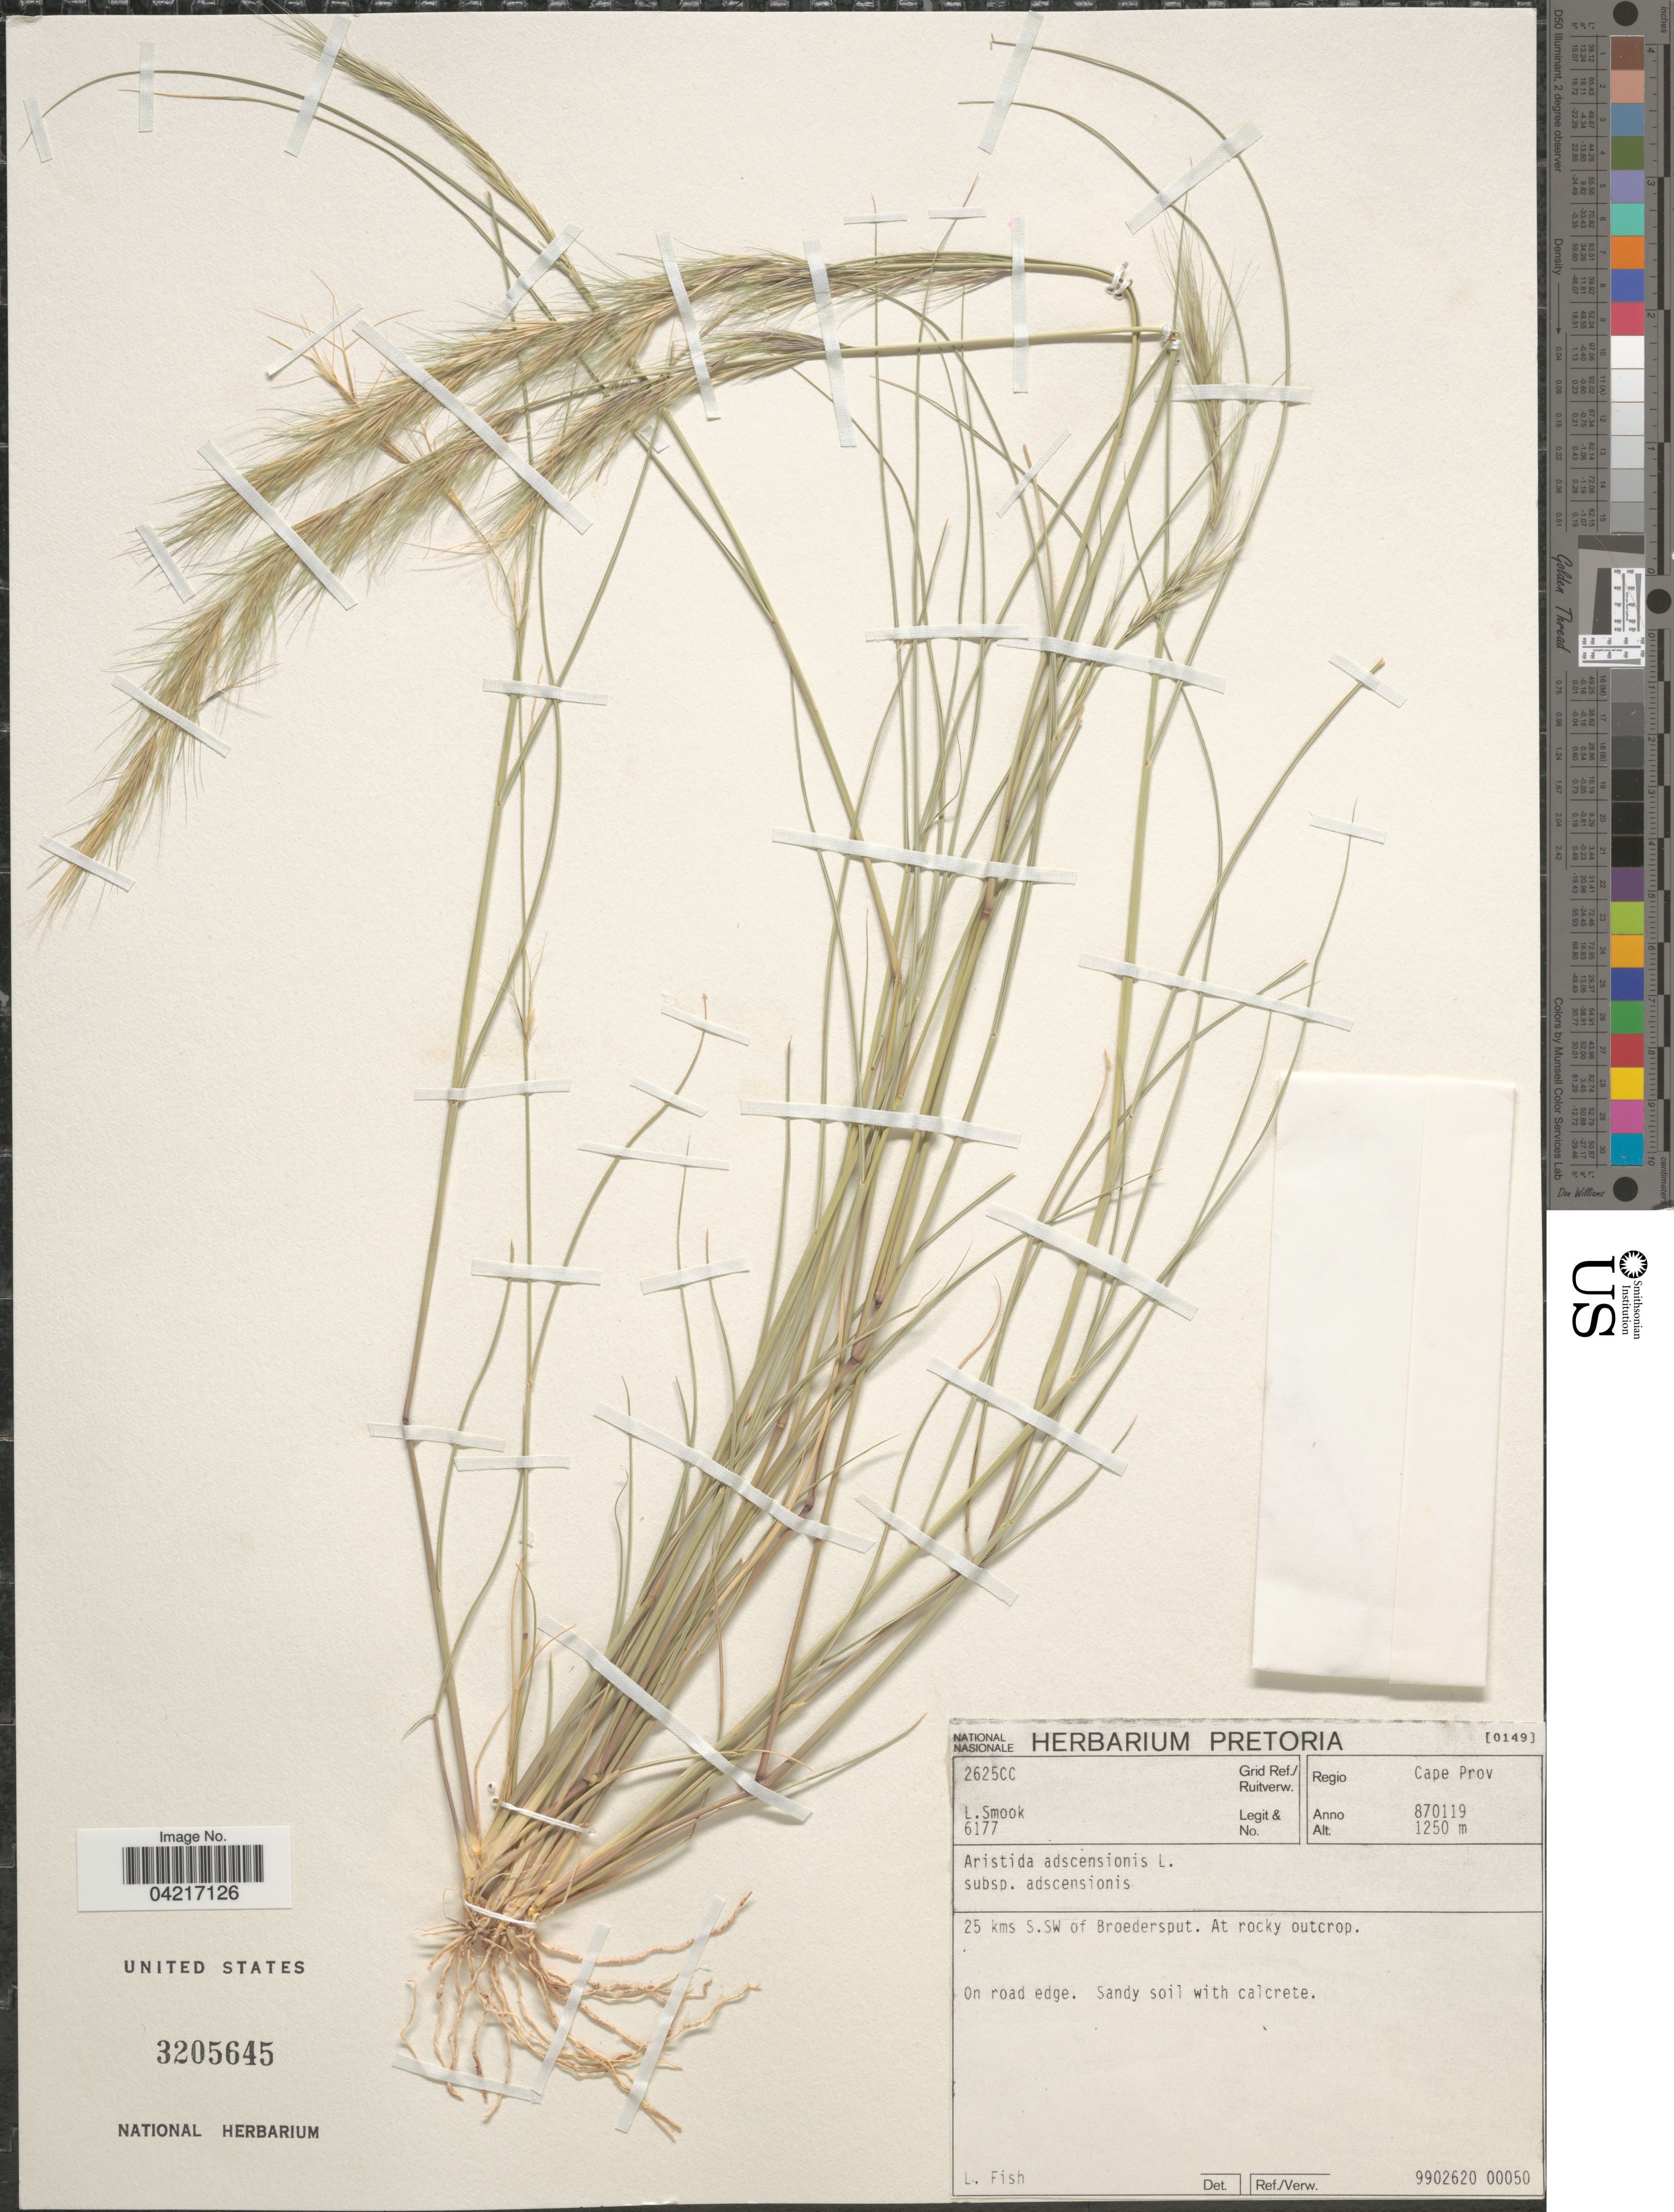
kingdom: Plantae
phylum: Tracheophyta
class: Liliopsida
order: Poales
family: Poaceae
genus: Aristida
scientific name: Aristida adscensionis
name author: L.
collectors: L. Smook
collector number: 6177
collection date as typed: Transcribed d/m/y: 19/1/87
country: South Africa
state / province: North West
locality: Grid Ref./Ruitverw. 2625CC. Regio Cape Prov. 25 kms S.SW of Broedersput. At rocky outcrop. On road edge.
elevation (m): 1250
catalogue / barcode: US 3205645